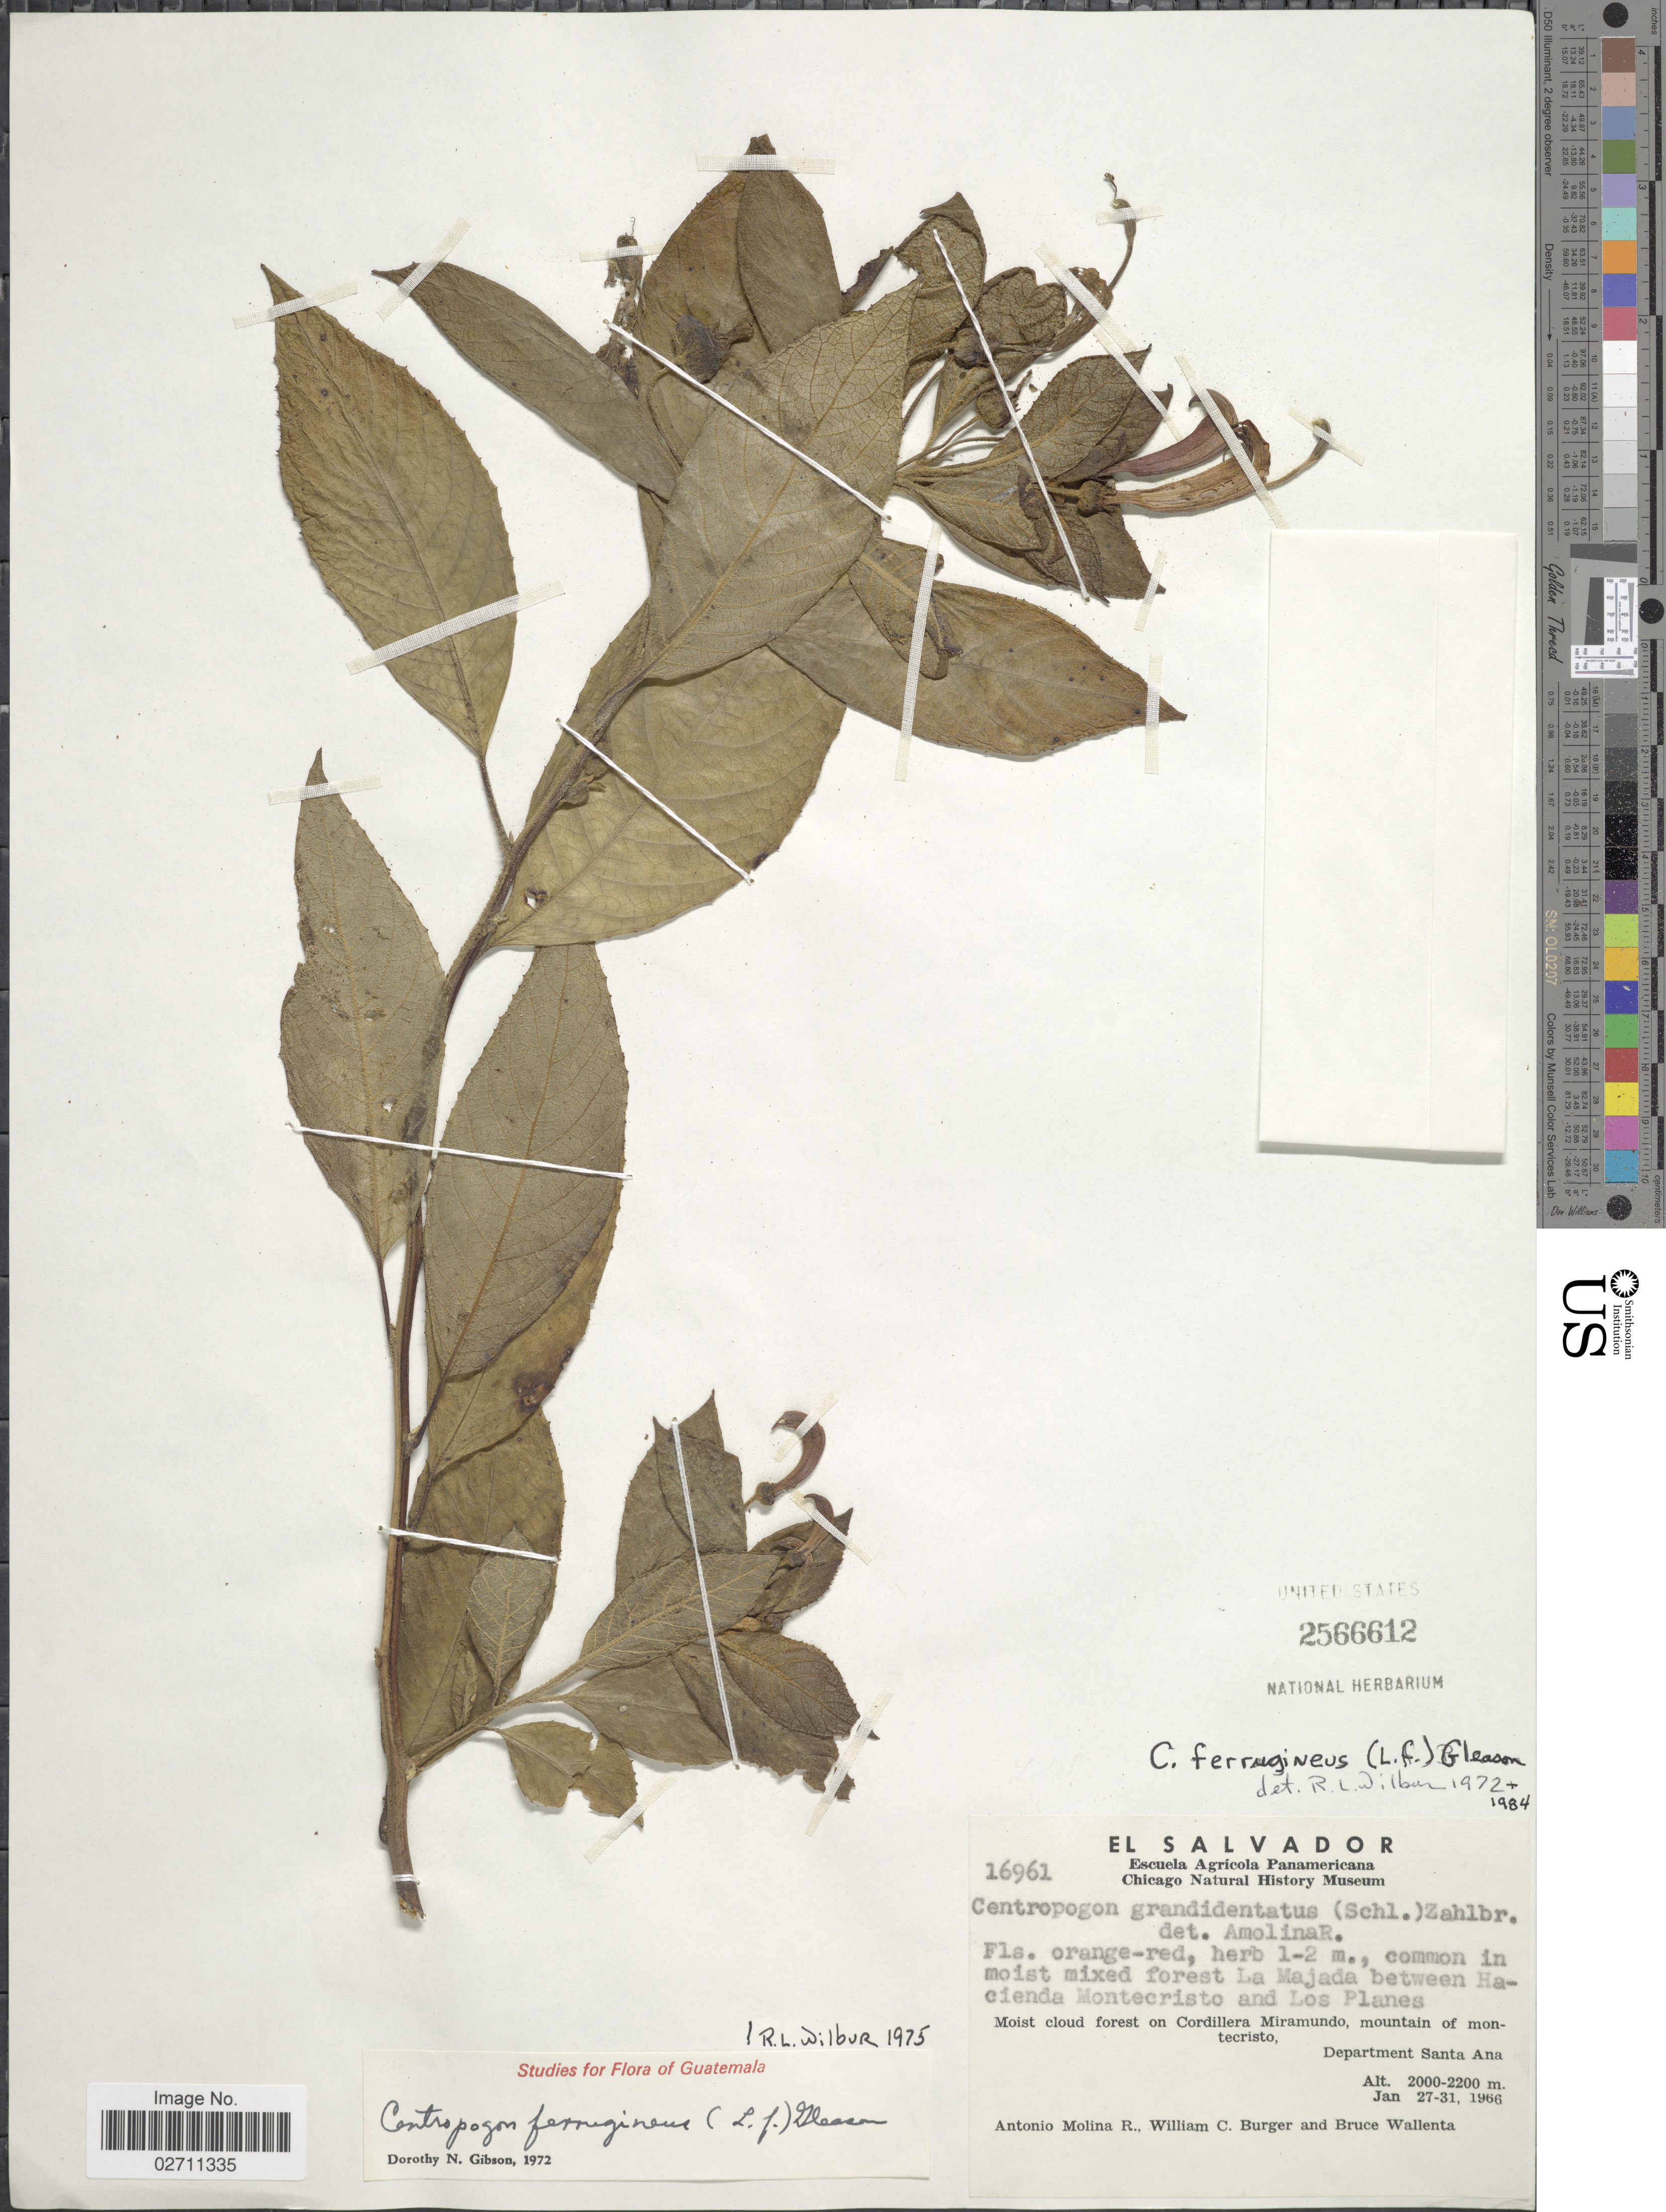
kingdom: Plantae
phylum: Tracheophyta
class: Magnoliopsida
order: Asterales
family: Campanulaceae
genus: Centropogon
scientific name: Centropogon ferrugineus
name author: (L. f.) Gleason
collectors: A. Molina R., W. Burger & B. Wallenta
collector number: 16961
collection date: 1966-01-27/1966-01-31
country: El Salvador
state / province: Santa Ana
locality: Common in moist mixed forest La Majada between Hacienda Montecristo and Los Planes, Moist cloud forest on Cordillera Miramundo, mountain of montecristo.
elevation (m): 2000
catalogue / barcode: US 2566612